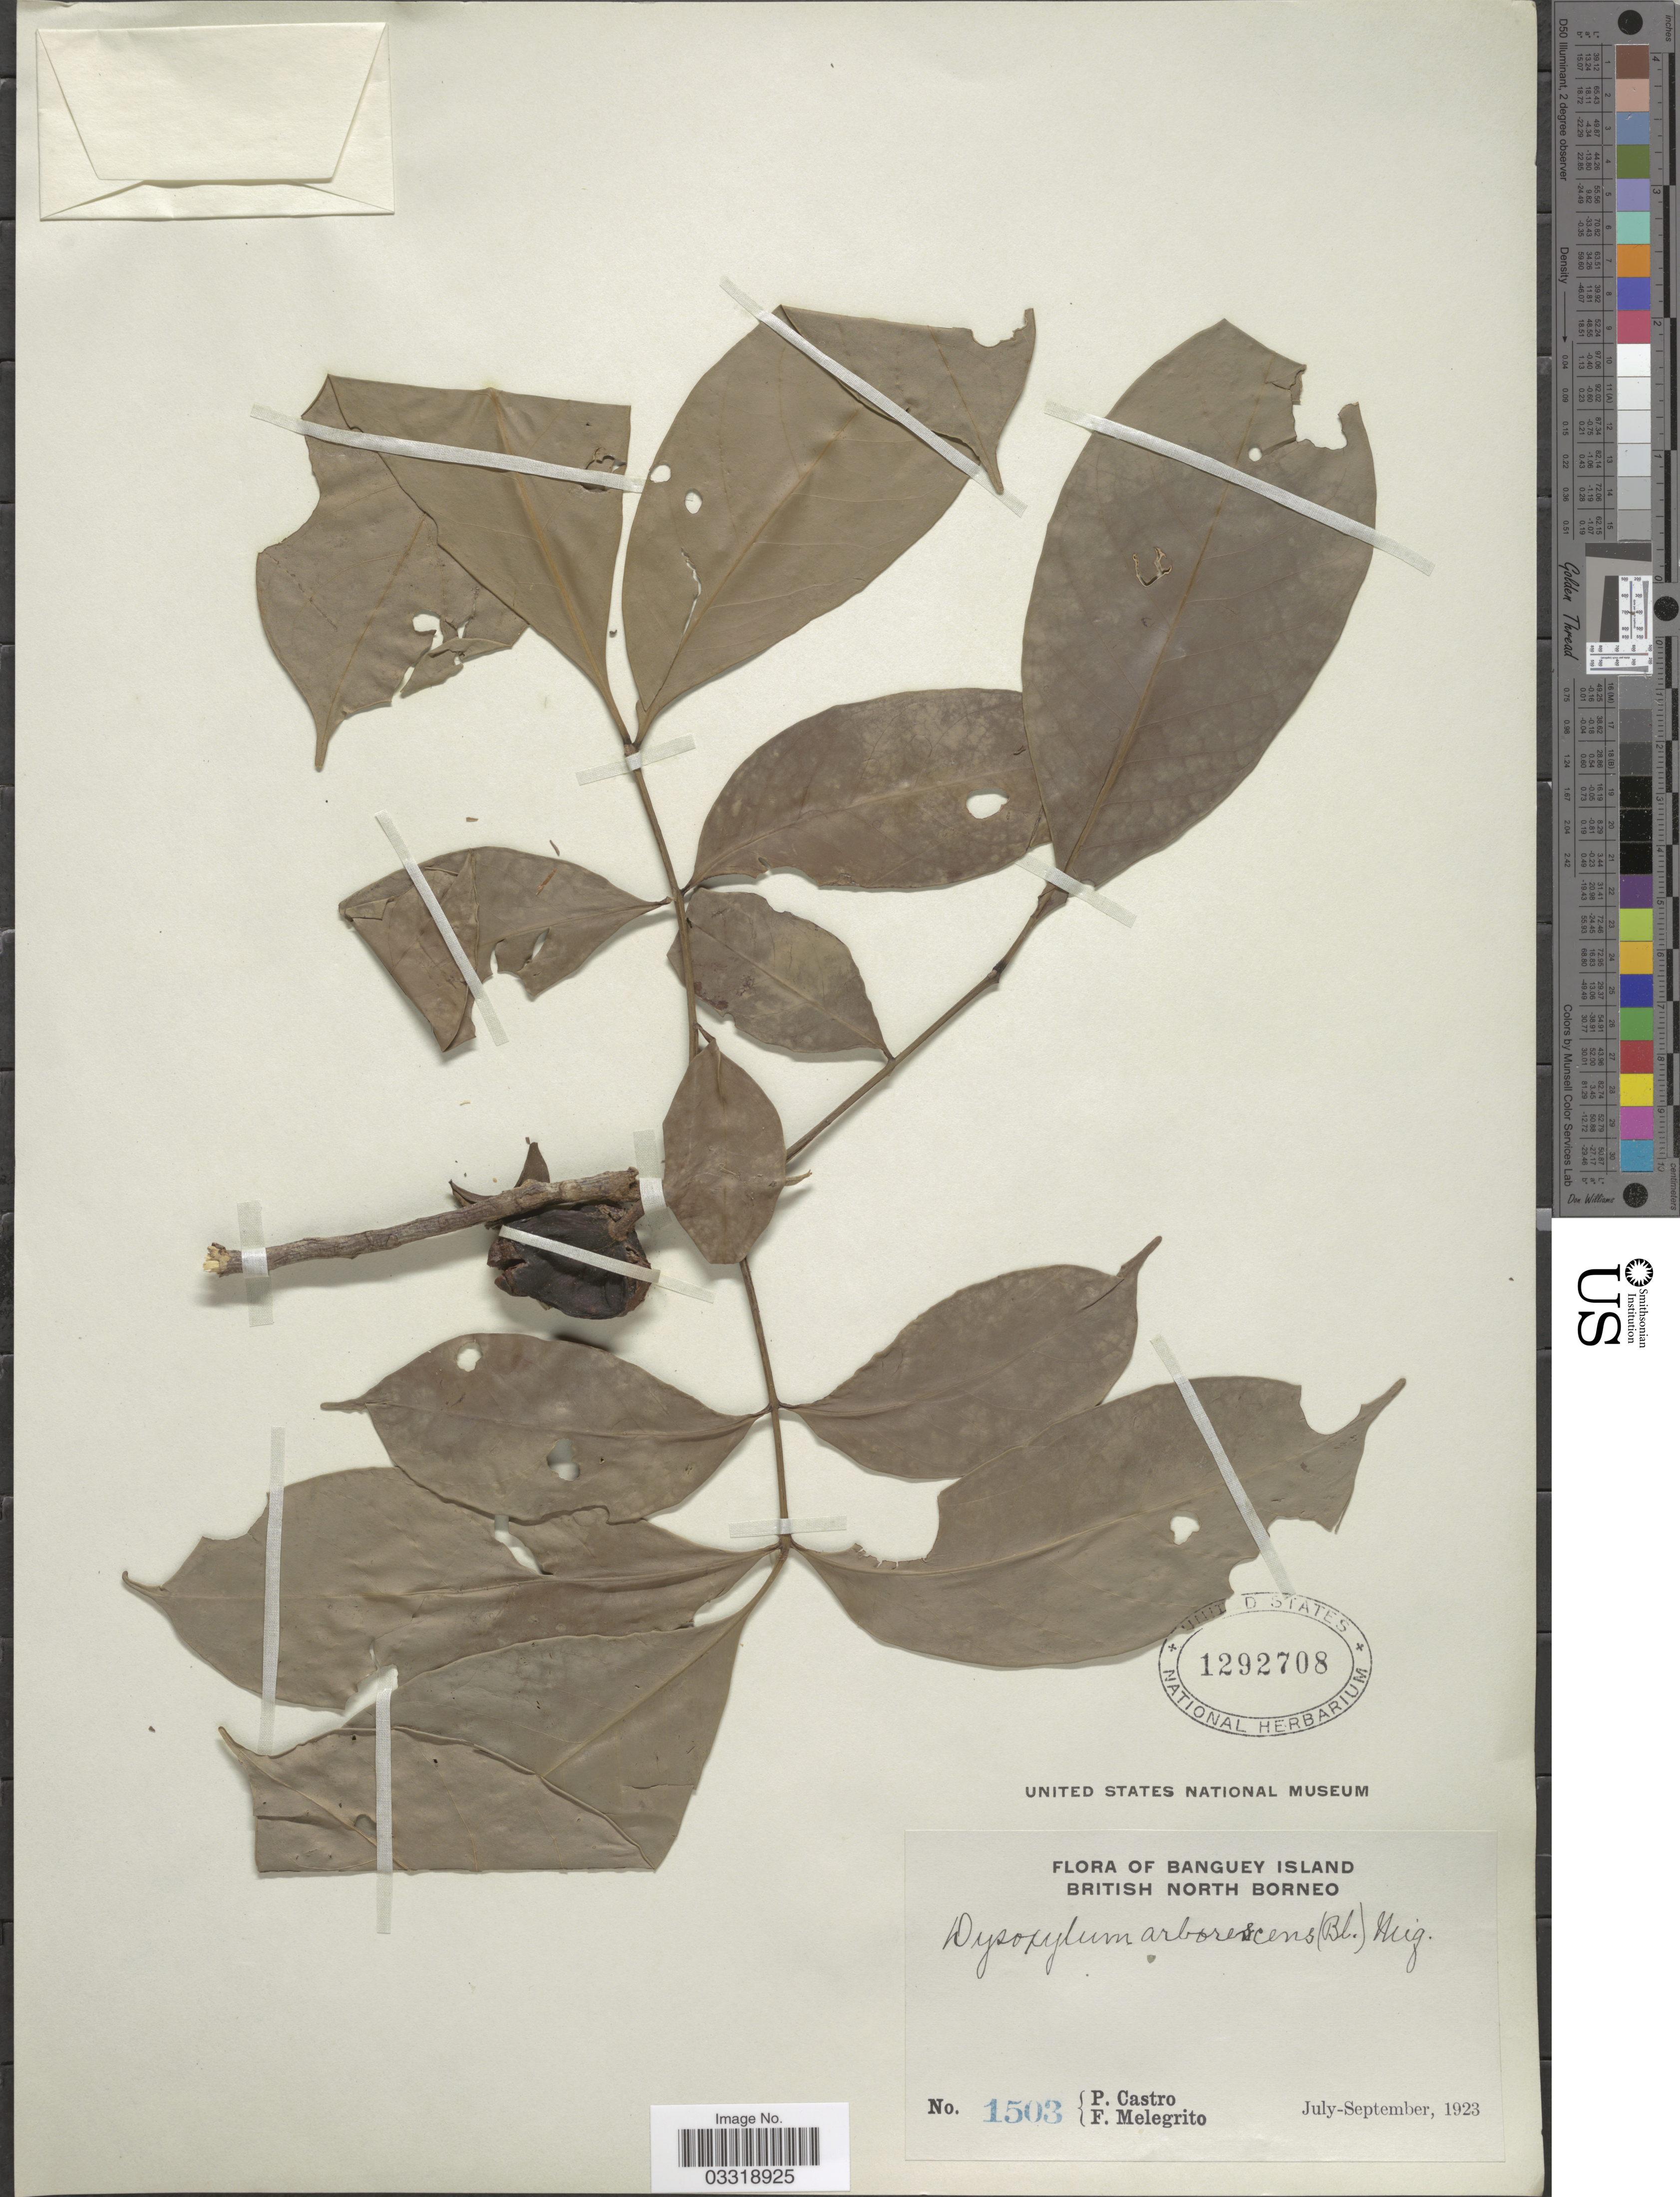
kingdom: Plantae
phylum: Tracheophyta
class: Magnoliopsida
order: Sapindales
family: Meliaceae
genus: Goniocheton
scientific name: Goniocheton arborescens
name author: Blume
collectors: P. Castro & F. Melegrito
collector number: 1503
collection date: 1923-07/1923-09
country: Malaysia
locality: Banguey Island. British North Borneo.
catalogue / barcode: US 1292708